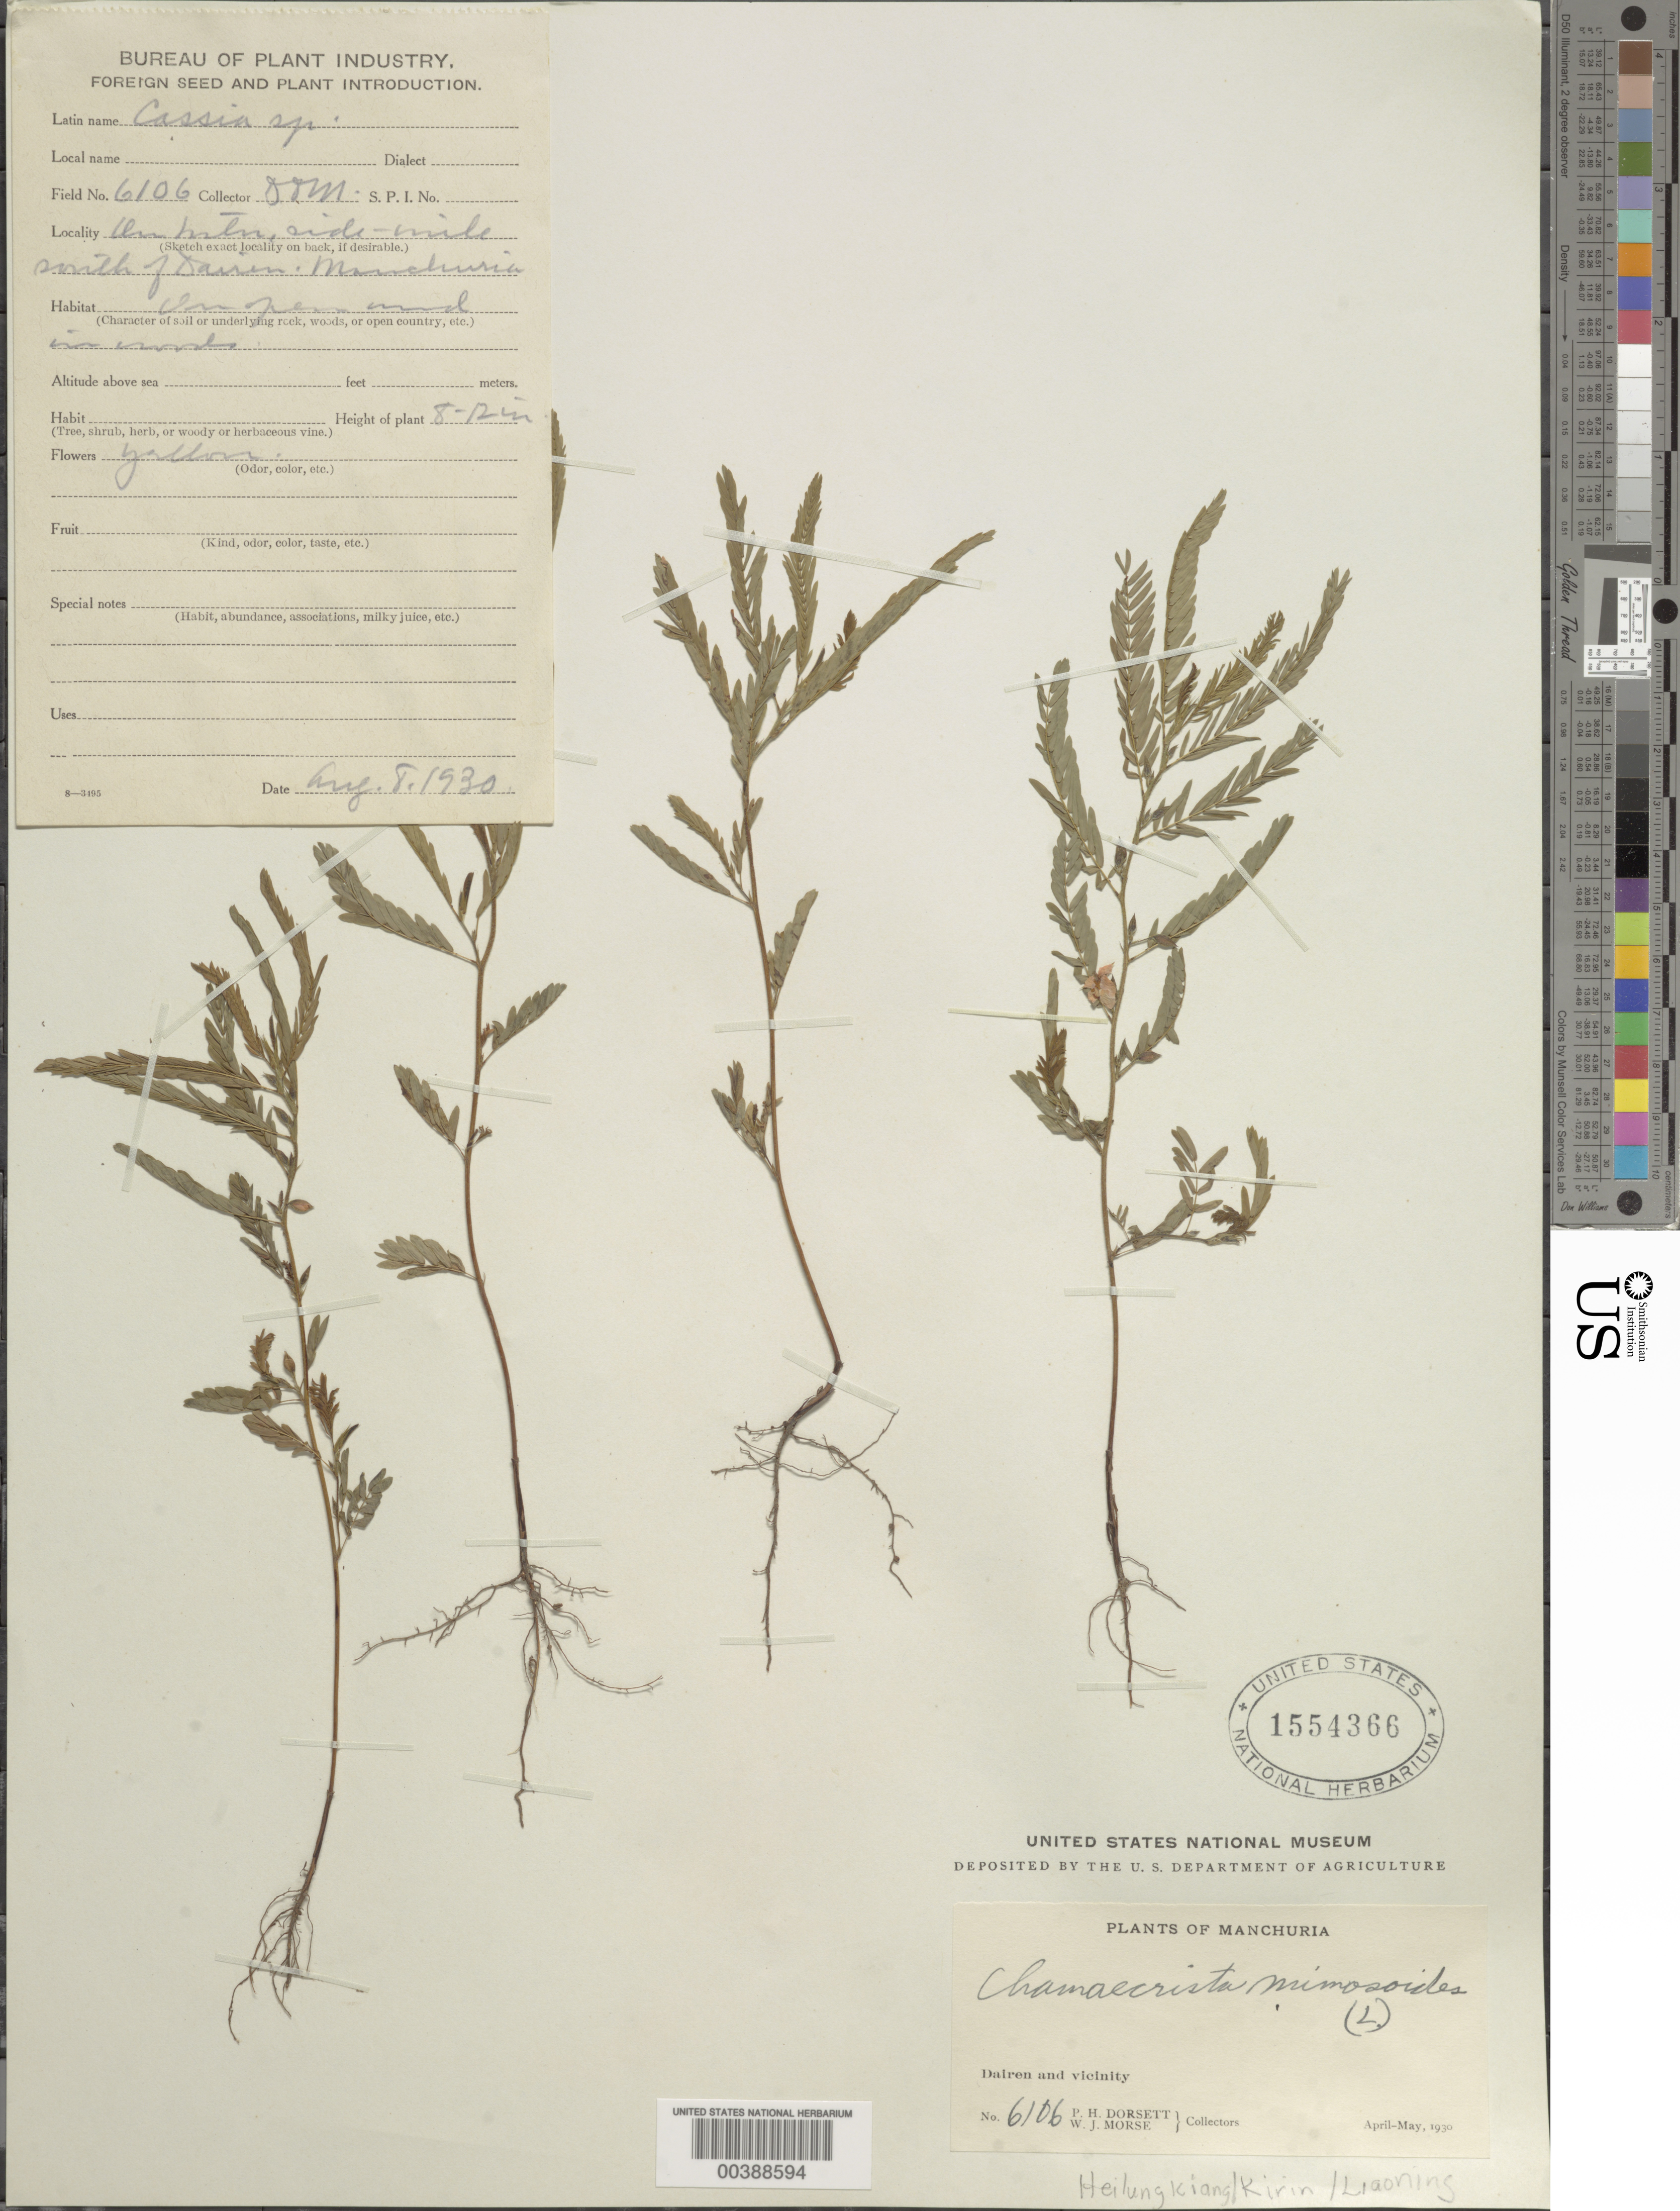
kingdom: Plantae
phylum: Tracheophyta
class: Magnoliopsida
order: Fabales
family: Fabaceae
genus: Chamaecrista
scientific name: Chamaecrista mimosoides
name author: (L.) Greene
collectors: P. H. Dorsett & W. J. Morse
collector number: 6106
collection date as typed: Apr 1930 to -- May 1930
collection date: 1930-04/1930-05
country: China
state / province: Heilongjiang / Kirin / Liaoning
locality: Dairen and vicinity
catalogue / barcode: US 1554366